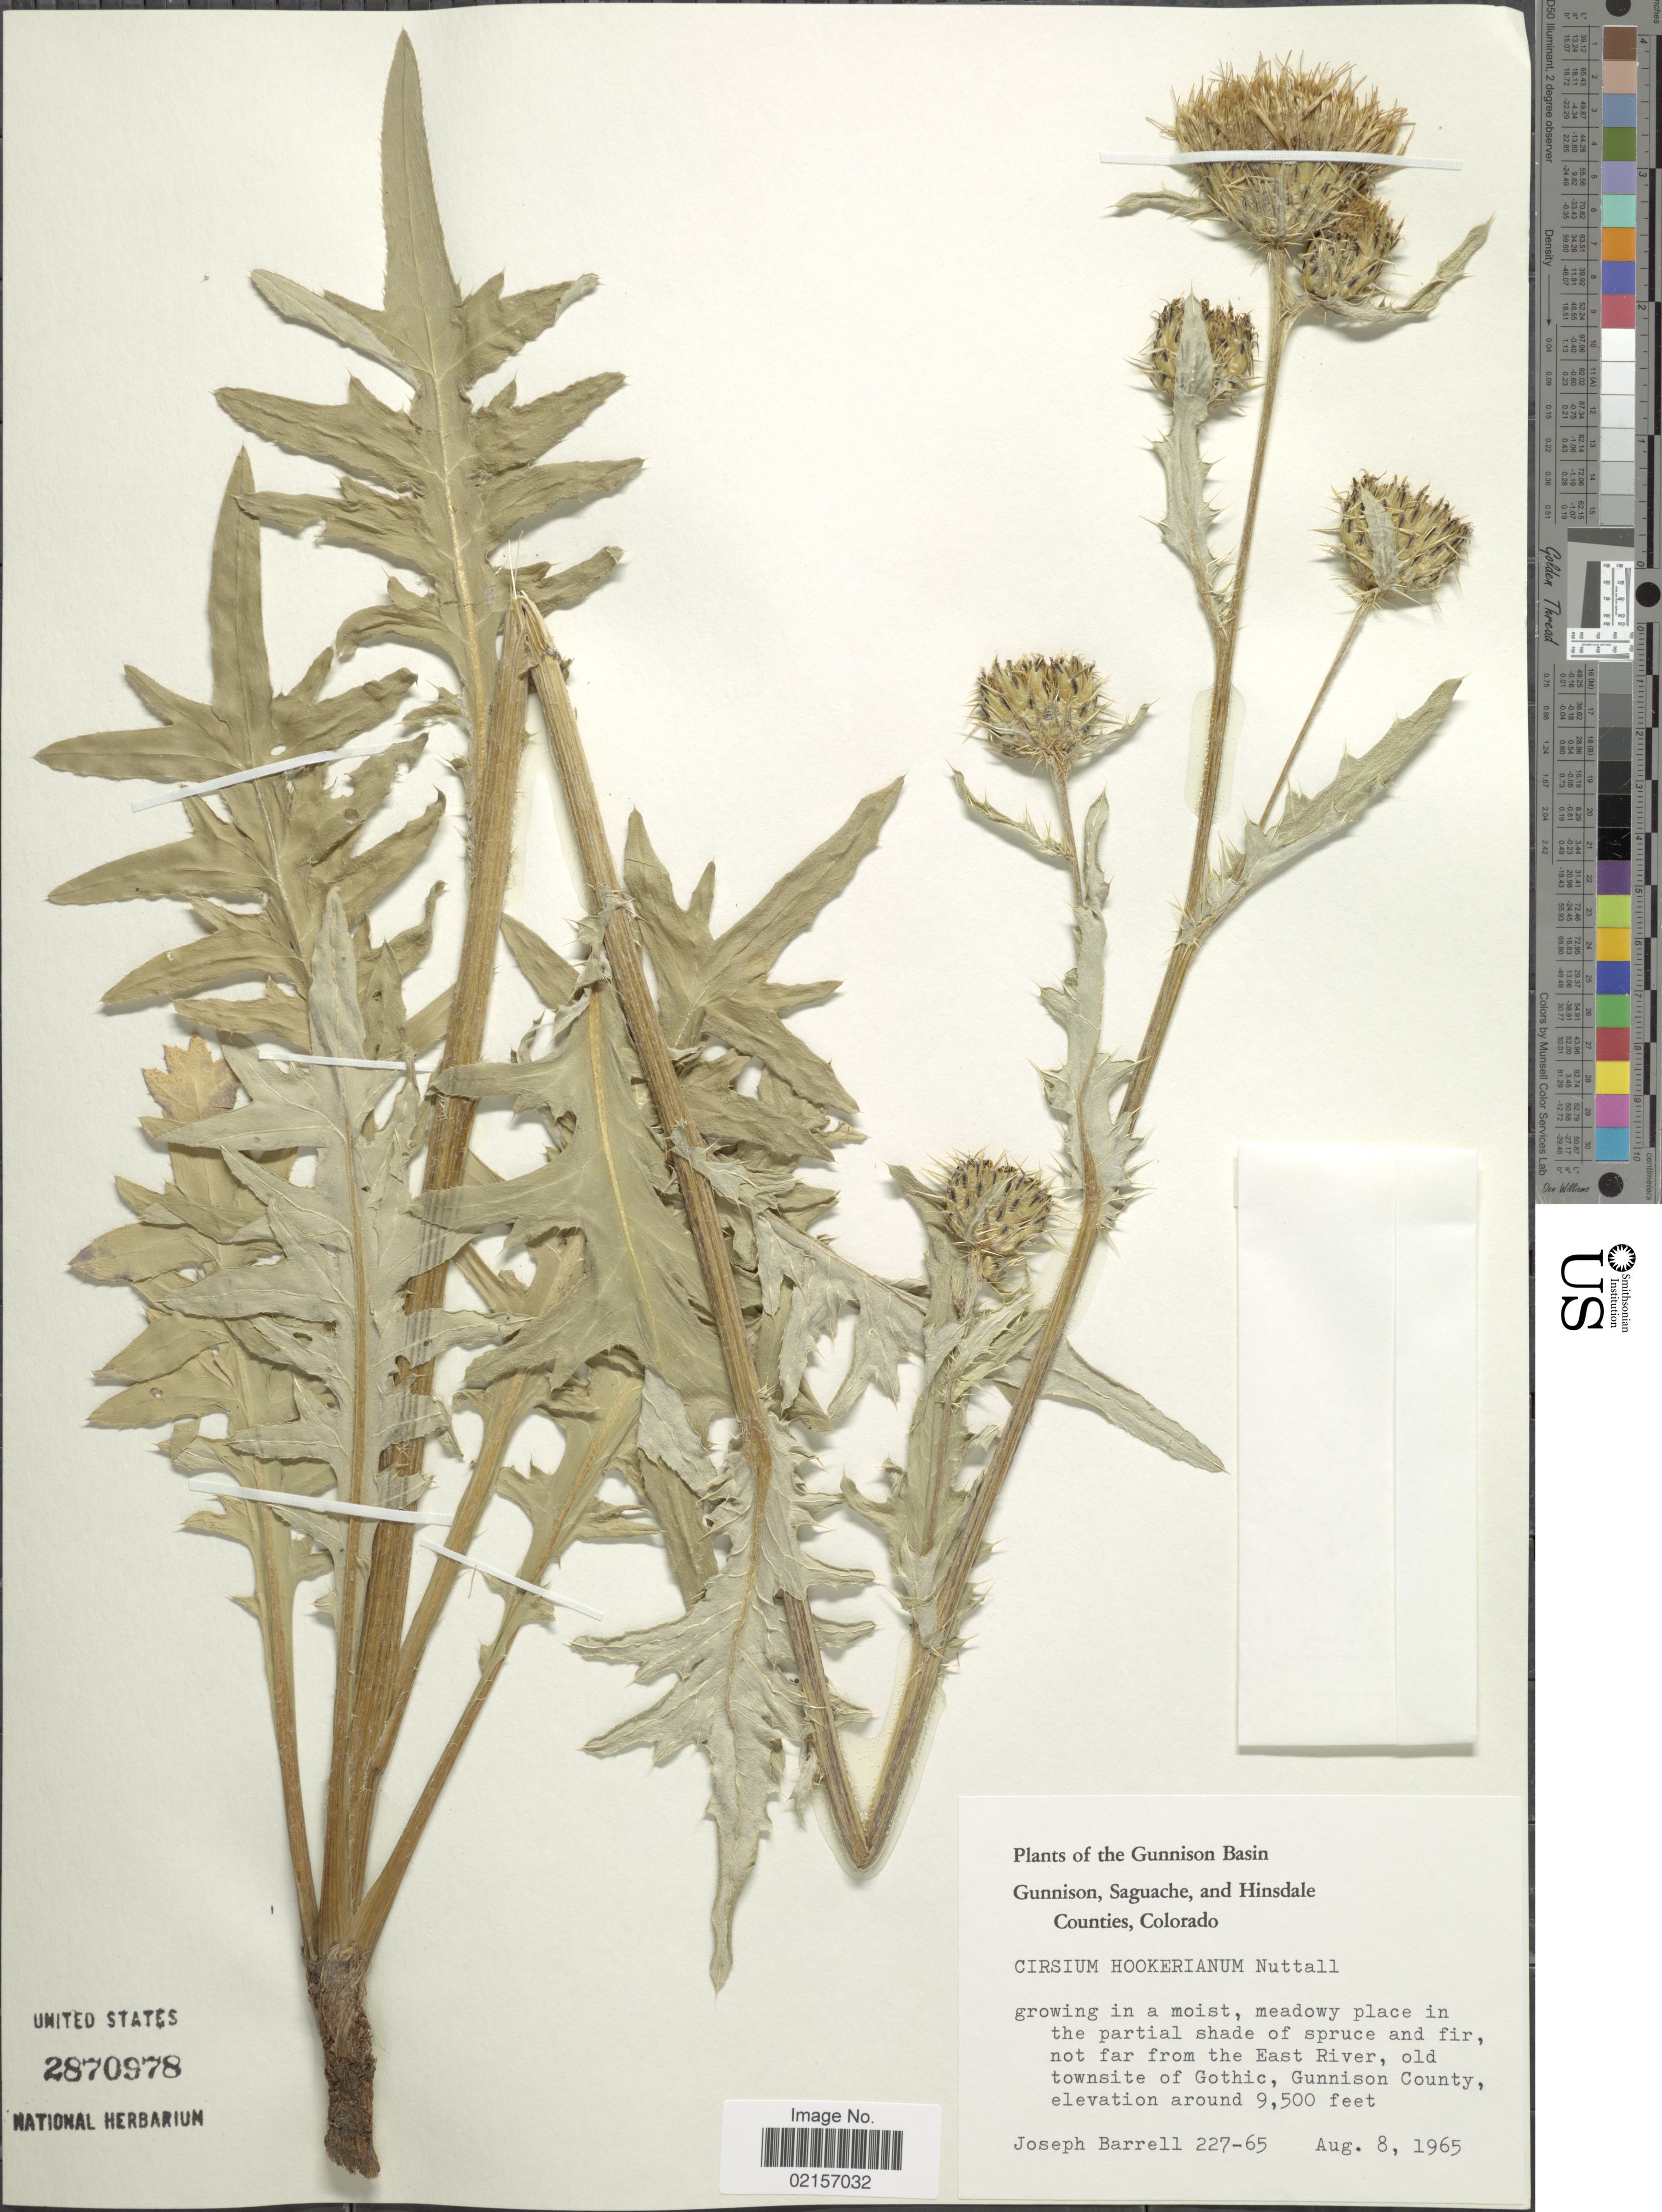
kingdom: Plantae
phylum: Tracheophyta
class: Magnoliopsida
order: Asterales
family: Asteraceae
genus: Cirsium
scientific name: Cirsium hookerianum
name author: Nutt.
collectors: J. Barrell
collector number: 227-65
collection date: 1965-08-08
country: United States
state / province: Colorado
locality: Gunnison Basin, Gunnison, Saguache, and Hsindale Counties, growing in a moist, meadow place in the partial shade of spruce and fir, not far from the East River, old townsite of Gothic, Gunnison County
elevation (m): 2896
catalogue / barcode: US 2870978